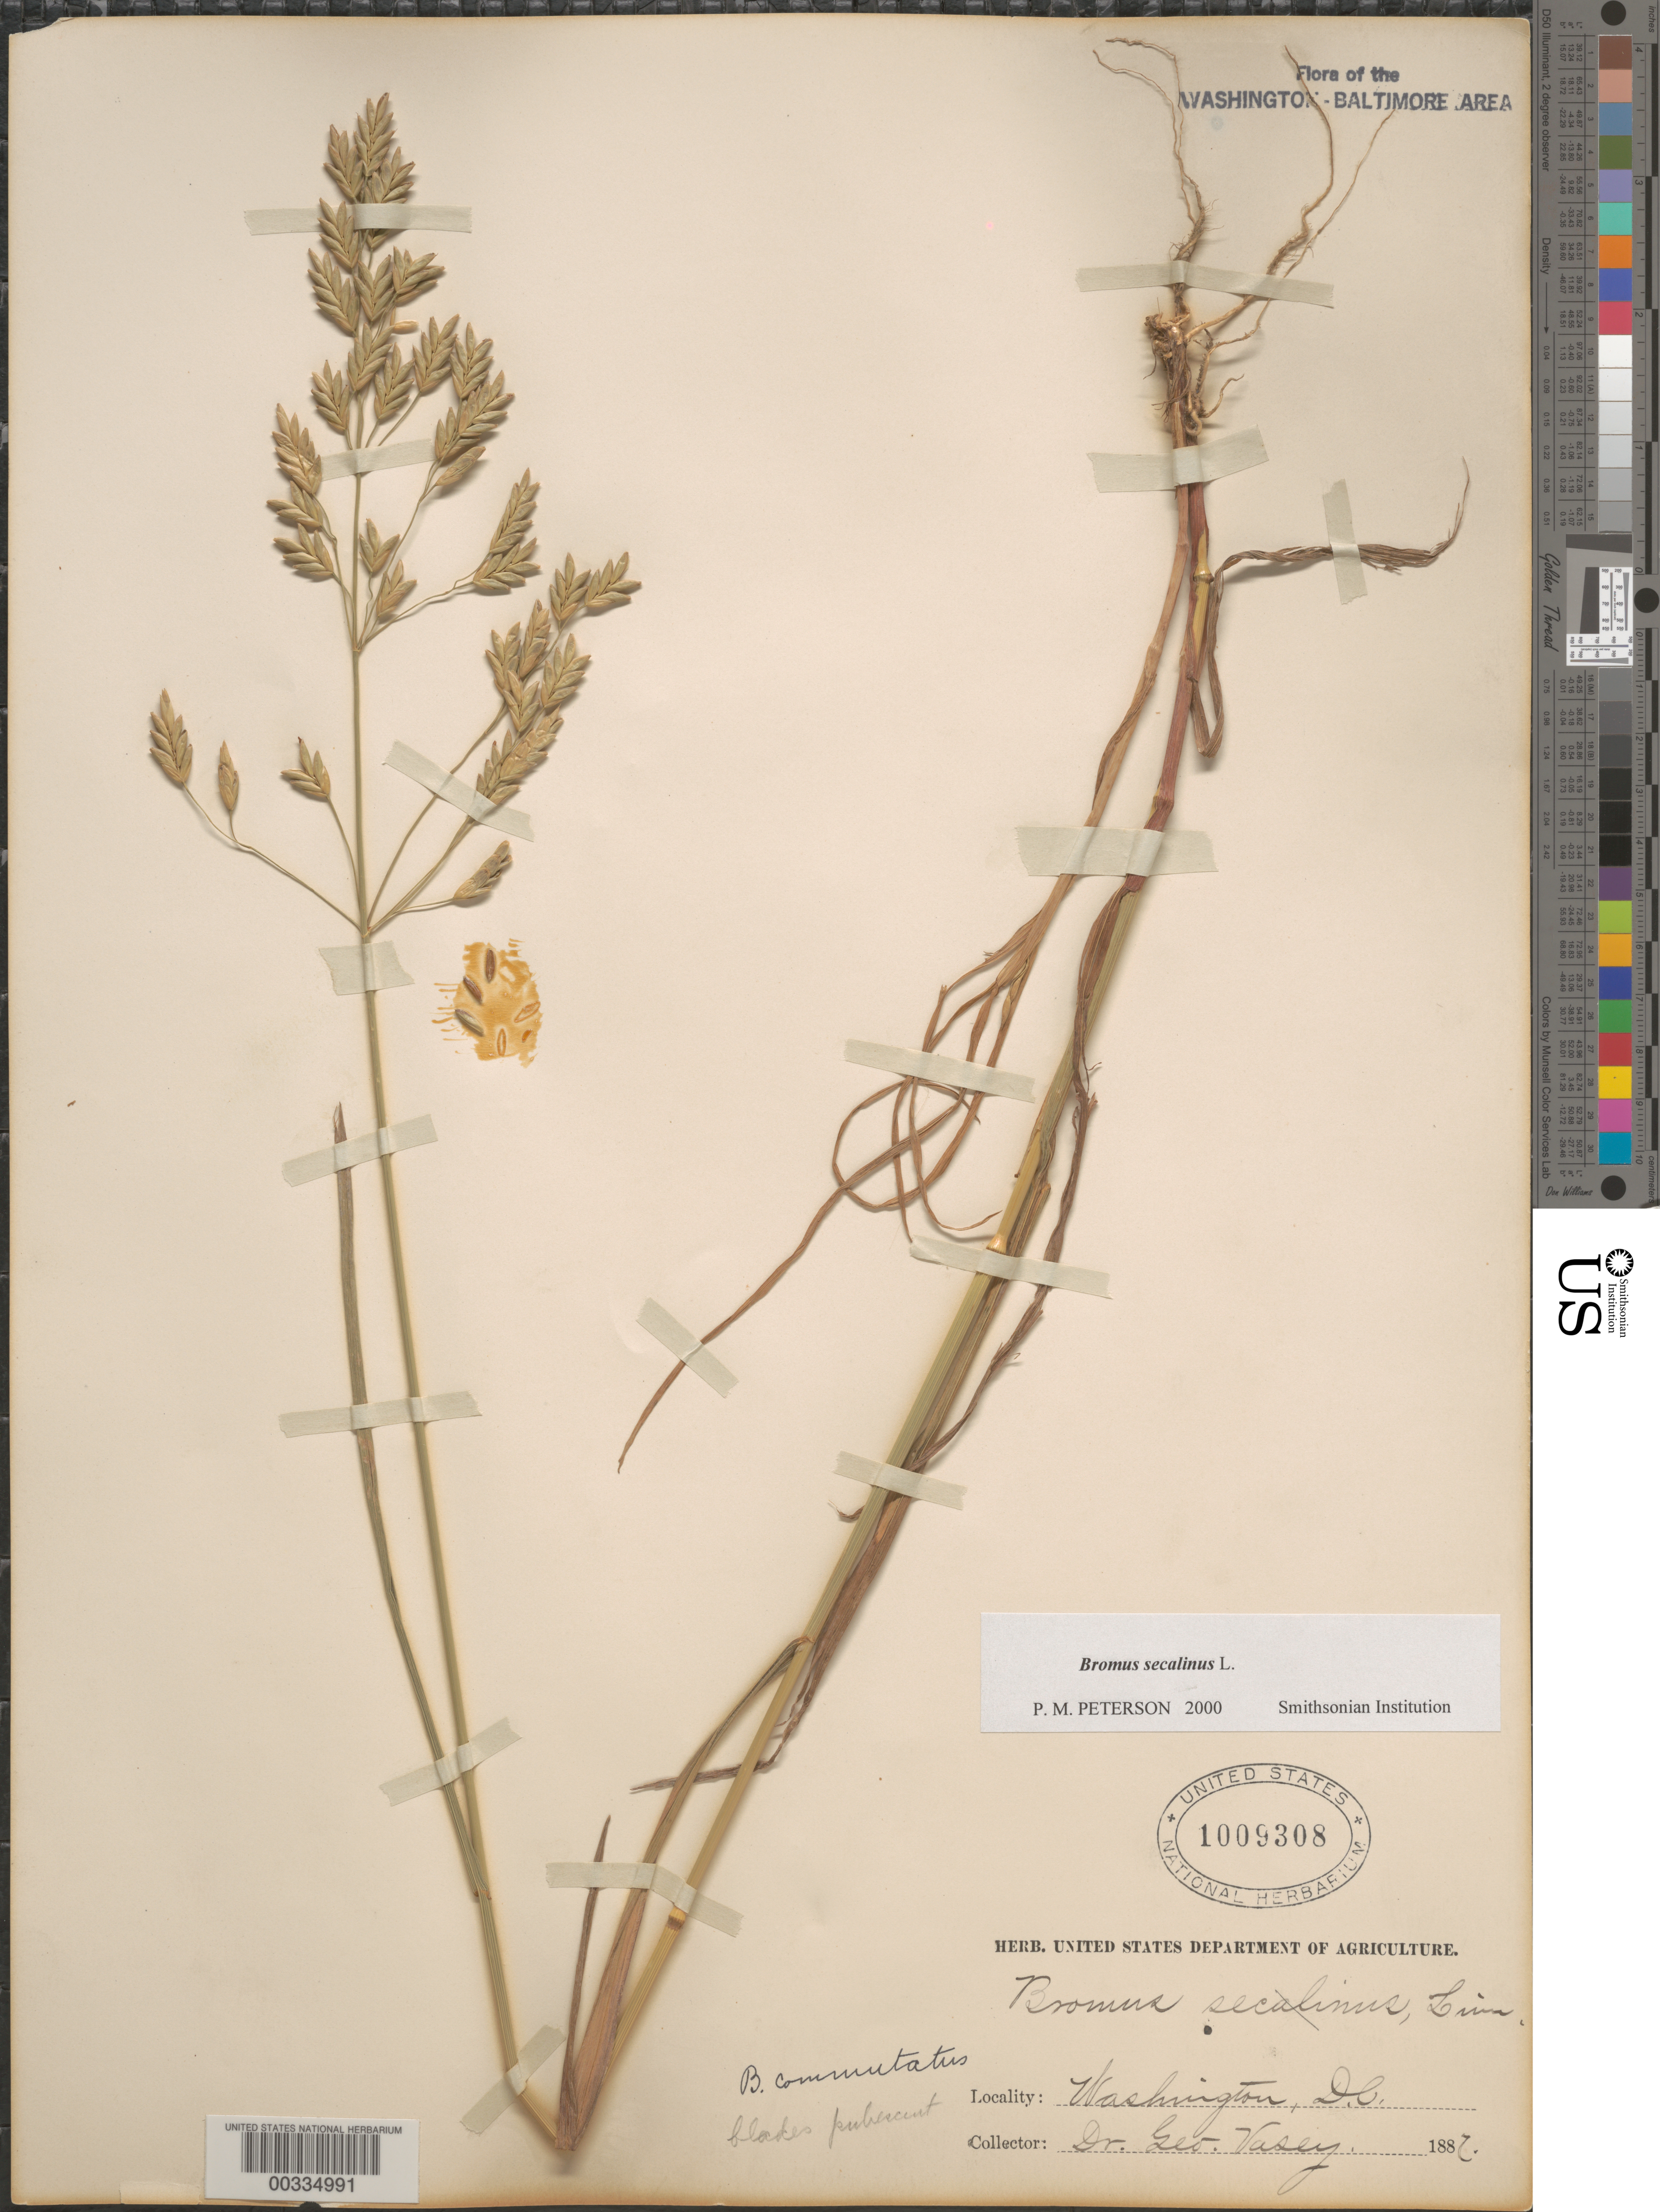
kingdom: Plantae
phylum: Tracheophyta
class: Liliopsida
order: Poales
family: Poaceae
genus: Bromus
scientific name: Bromus secalinus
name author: L.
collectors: G. Vasey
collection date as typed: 1887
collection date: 1887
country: United States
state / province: District of Columbia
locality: Washington DC area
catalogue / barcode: US 1009308